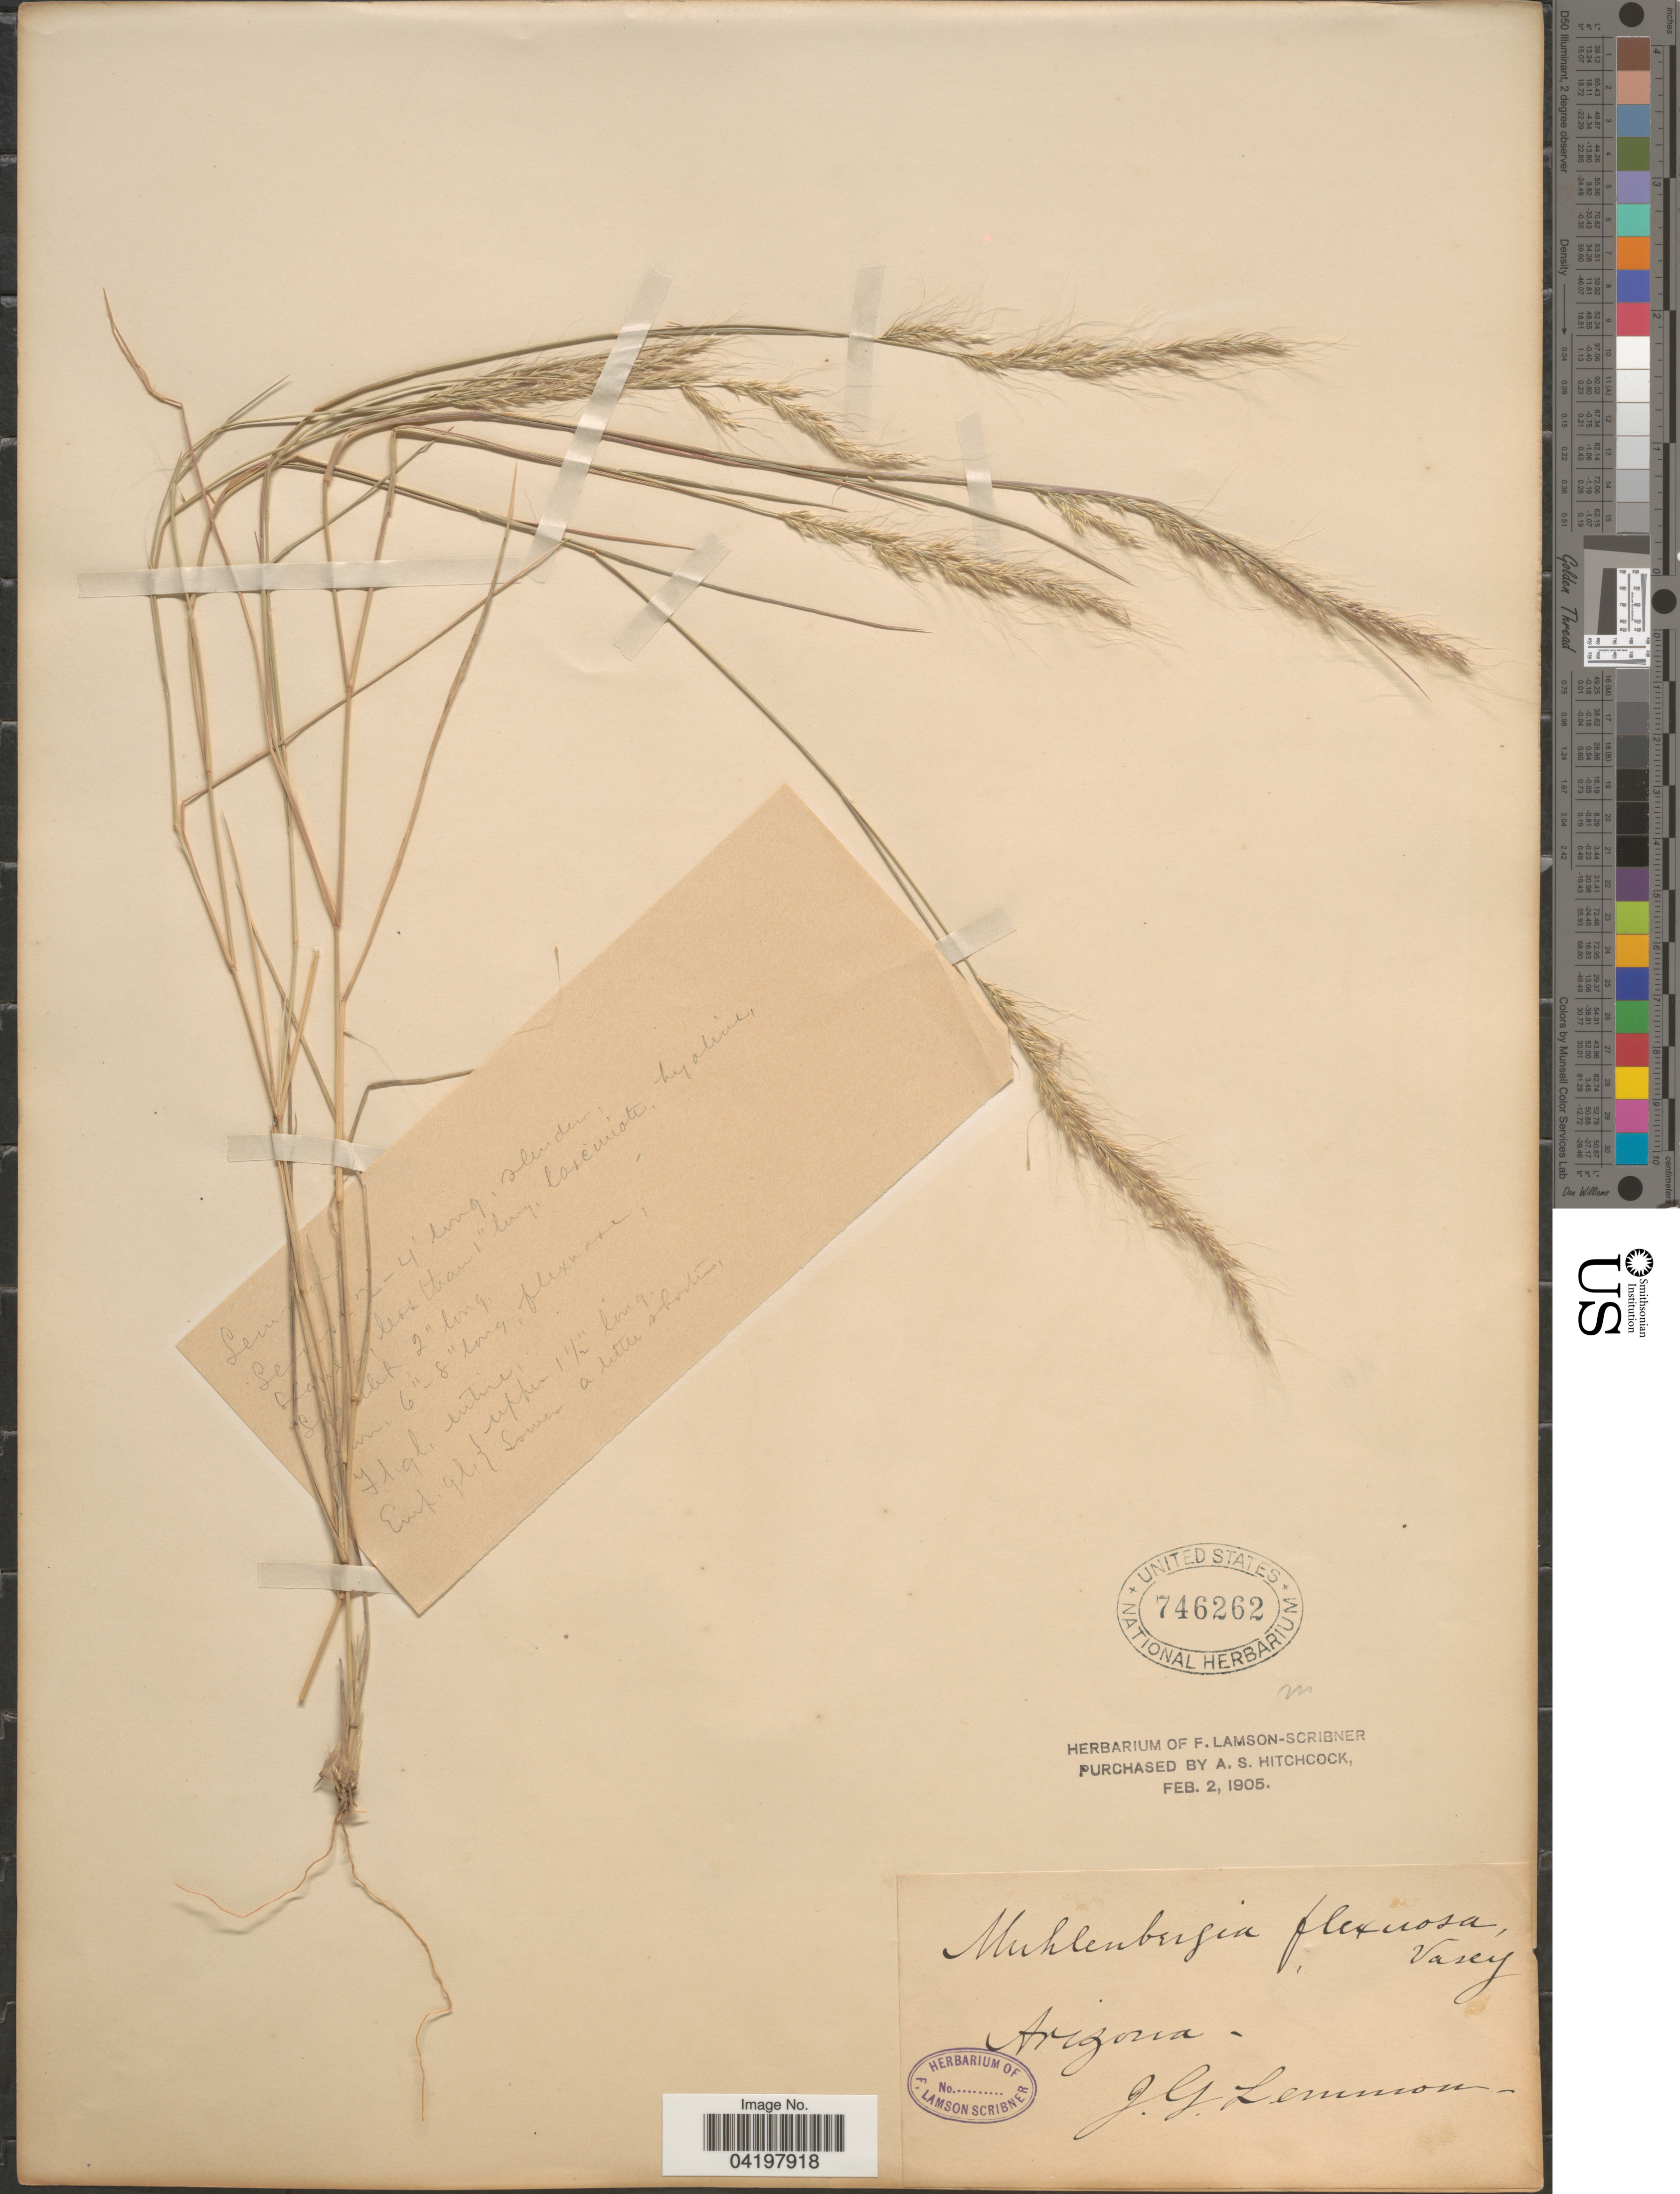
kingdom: Plantae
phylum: Tracheophyta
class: Liliopsida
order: Poales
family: Poaceae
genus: Muhlenbergia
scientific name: Muhlenbergia tenuifolia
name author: (Kunth) Kunth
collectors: J. Lemmon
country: United States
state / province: Arizona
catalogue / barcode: US 746262